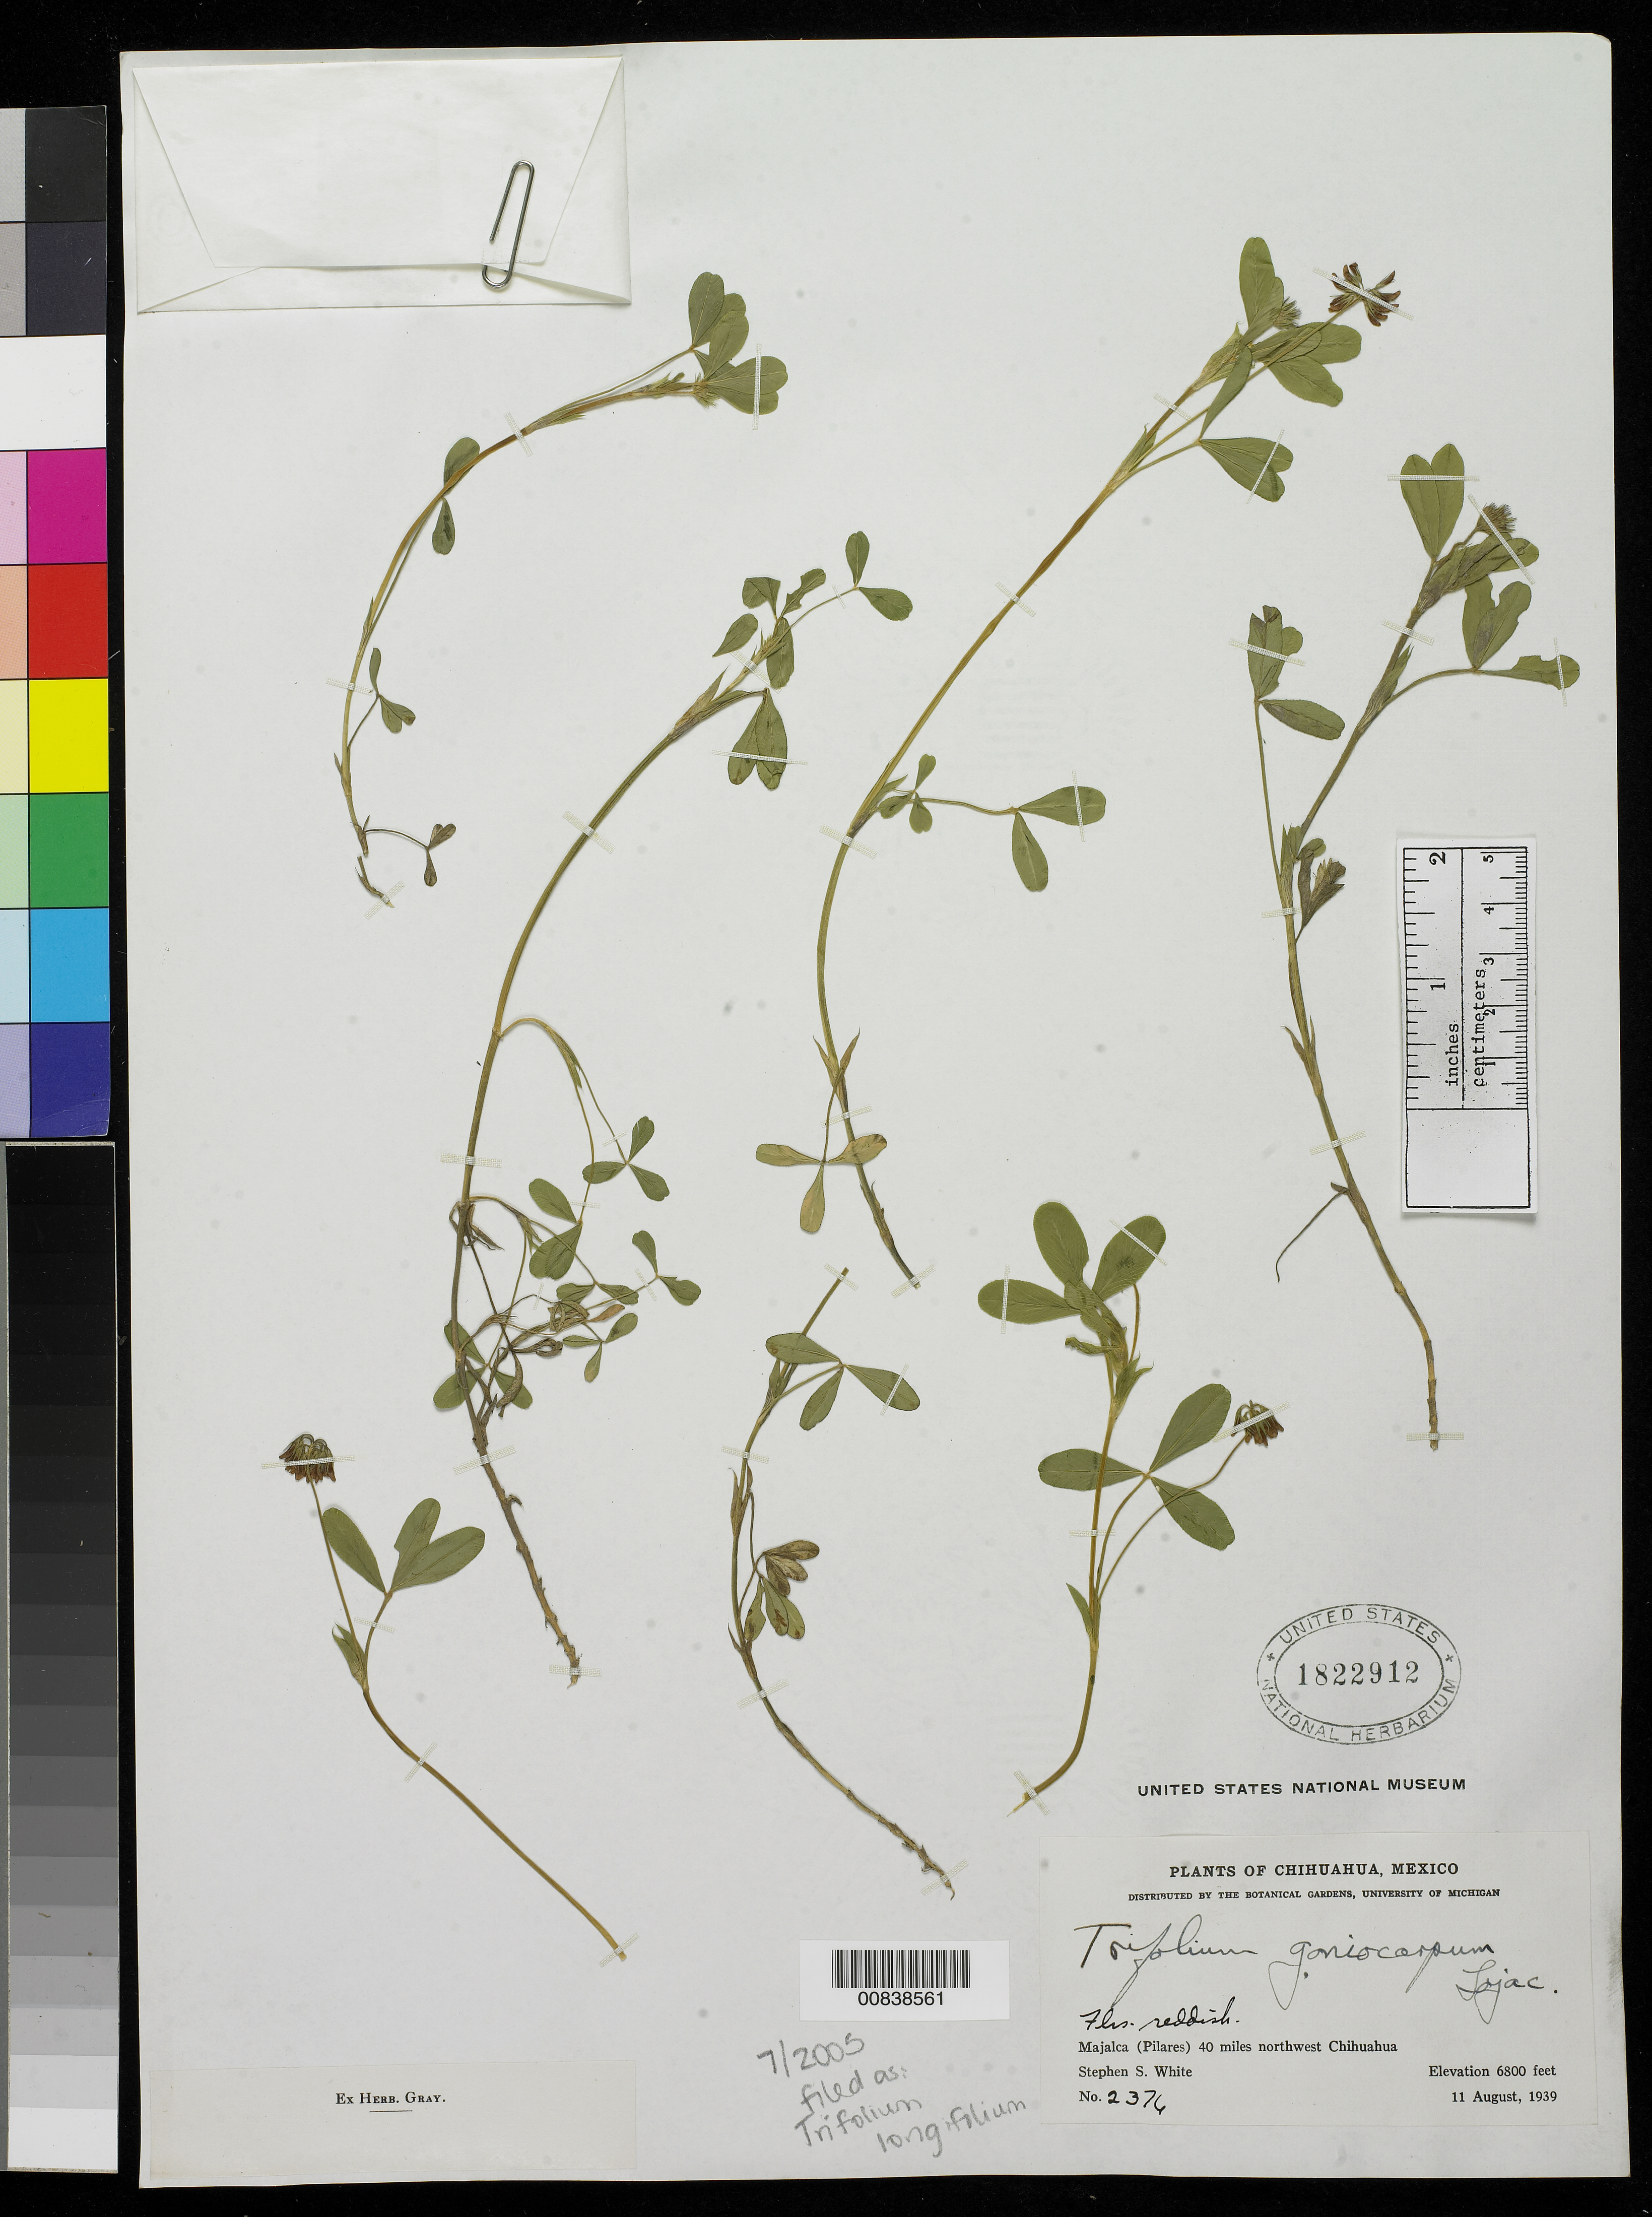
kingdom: Plantae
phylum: Tracheophyta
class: Magnoliopsida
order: Fabales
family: Fabaceae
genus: Trifolium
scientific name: Trifolium longifolium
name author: House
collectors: S. S. White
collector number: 2376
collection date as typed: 11 Aug 1939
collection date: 1939-08-11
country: Mexico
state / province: Chihuahua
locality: Majalca (Pilares) 40 miles northwest Chihuahua.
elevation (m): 2073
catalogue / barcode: US 1822912